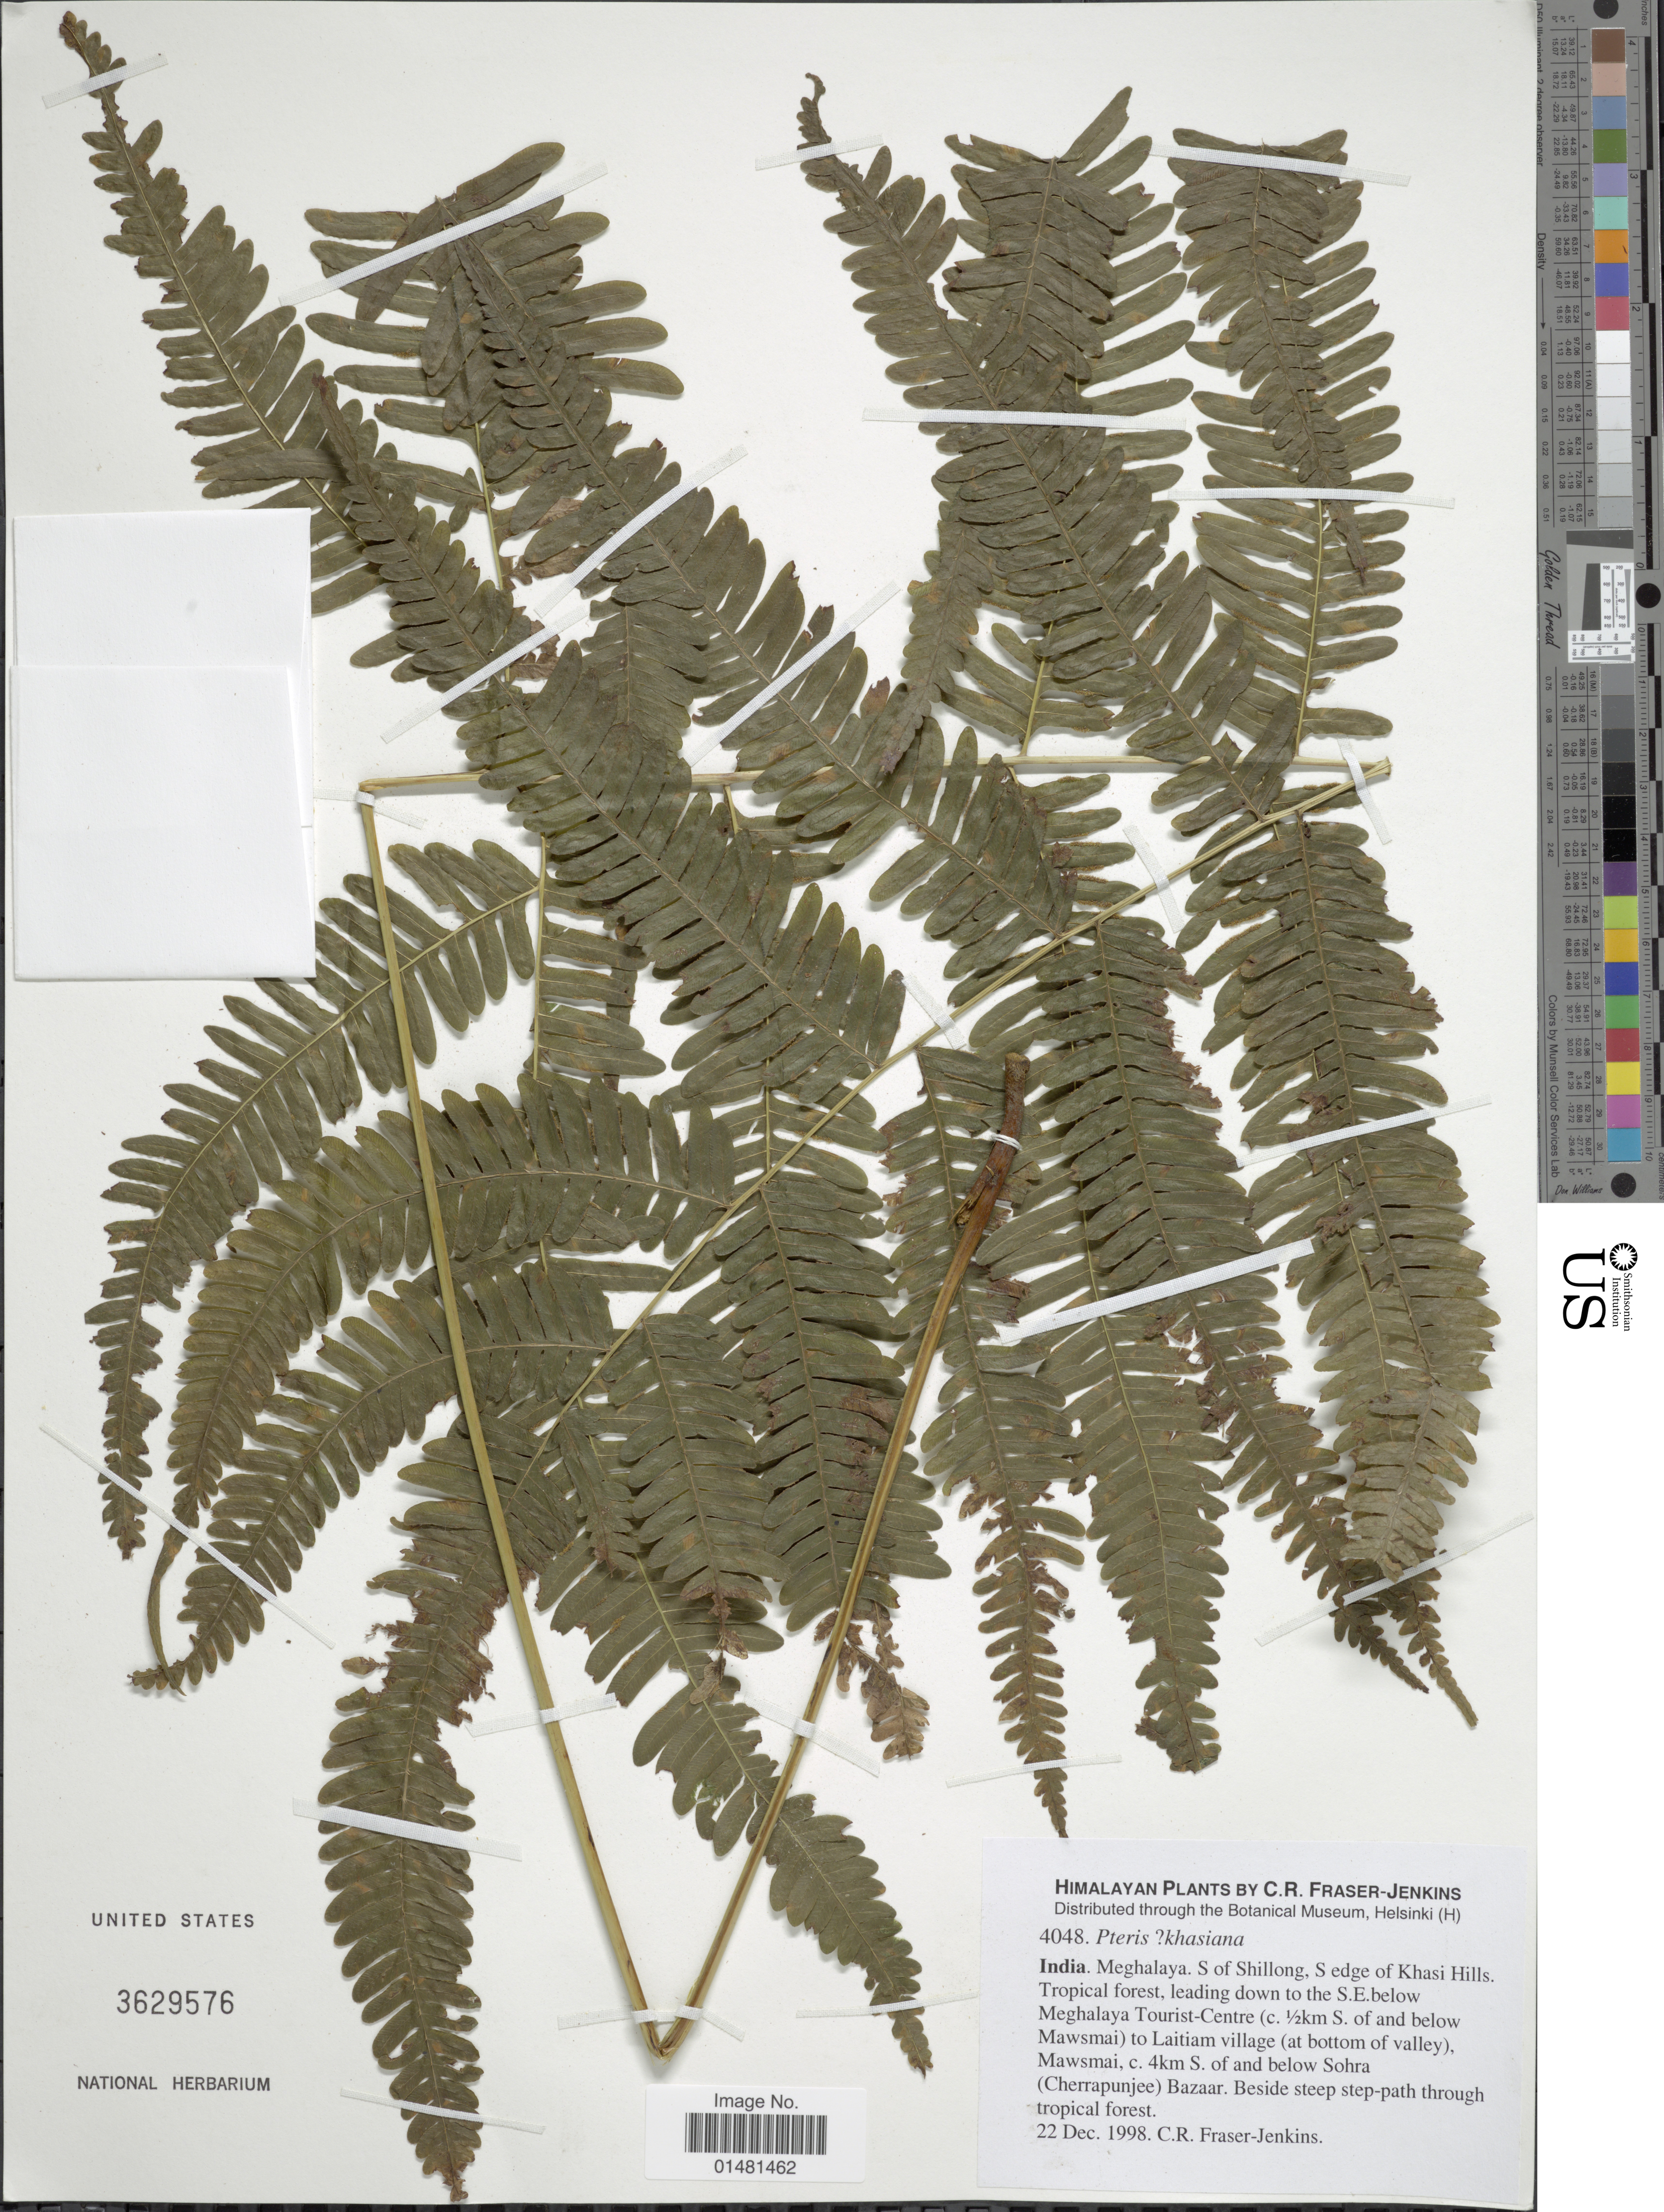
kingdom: Plantae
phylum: Tracheophyta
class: Polypodiopsida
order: Polypodiales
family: Pteridaceae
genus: Pteris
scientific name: Pteris sp.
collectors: C. R. Fraser-Jenkins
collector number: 4048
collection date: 1998-12-22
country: India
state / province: Meghalaya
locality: S. of Shillong, S edge of Khasi Hills. Tropical forest, leading down to the S.E> below Meghlaya Tourist-Centre (C.½km S. of below Mawsmai) to Laitiam village (at bottom of valley), Mawsmai, c. 4km S. of S. of and below Sohra (Cherrapunjee) Bazaar. Himalayan.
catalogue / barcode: US 3629576